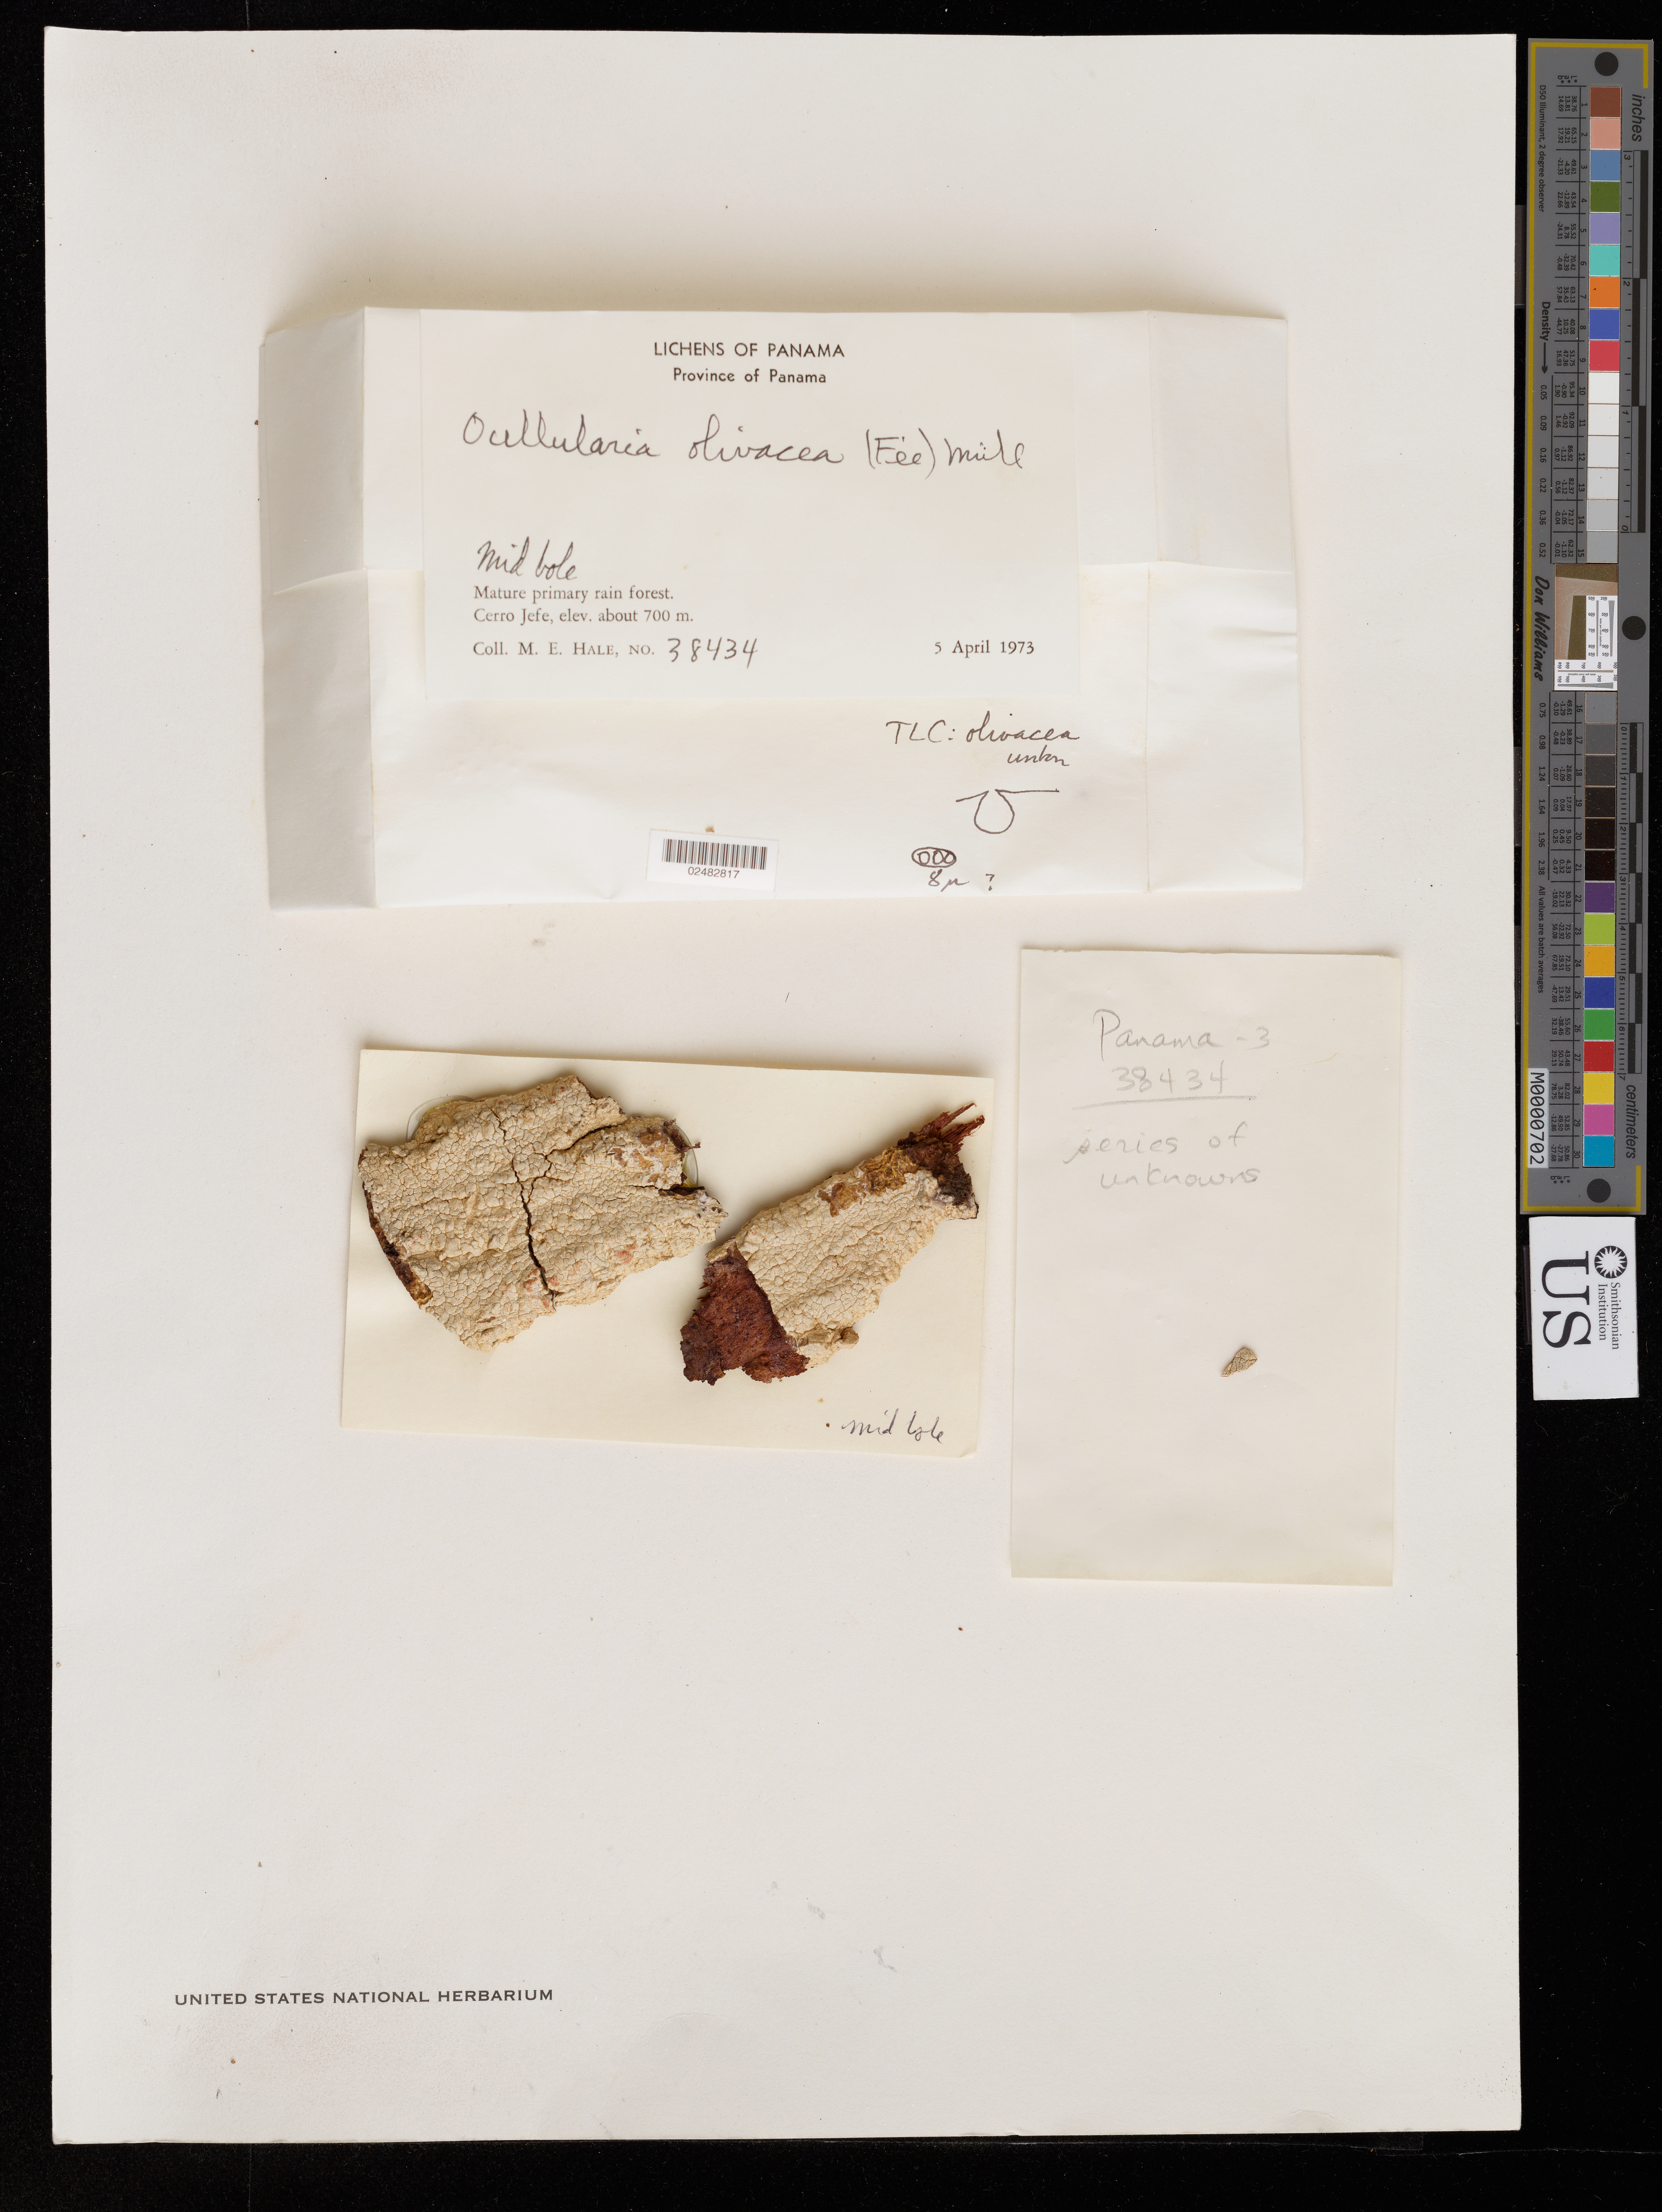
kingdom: Fungi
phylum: Ascomycota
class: Lecanoromycetes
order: Ostropales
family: Graphidaceae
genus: Ocellularia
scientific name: Ocellularia olivacea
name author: (Fée) Muell. Arg.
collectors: M. Hale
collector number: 38434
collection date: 1973-04-05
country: Panama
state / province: Panamá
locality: Cerro Jefe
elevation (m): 700